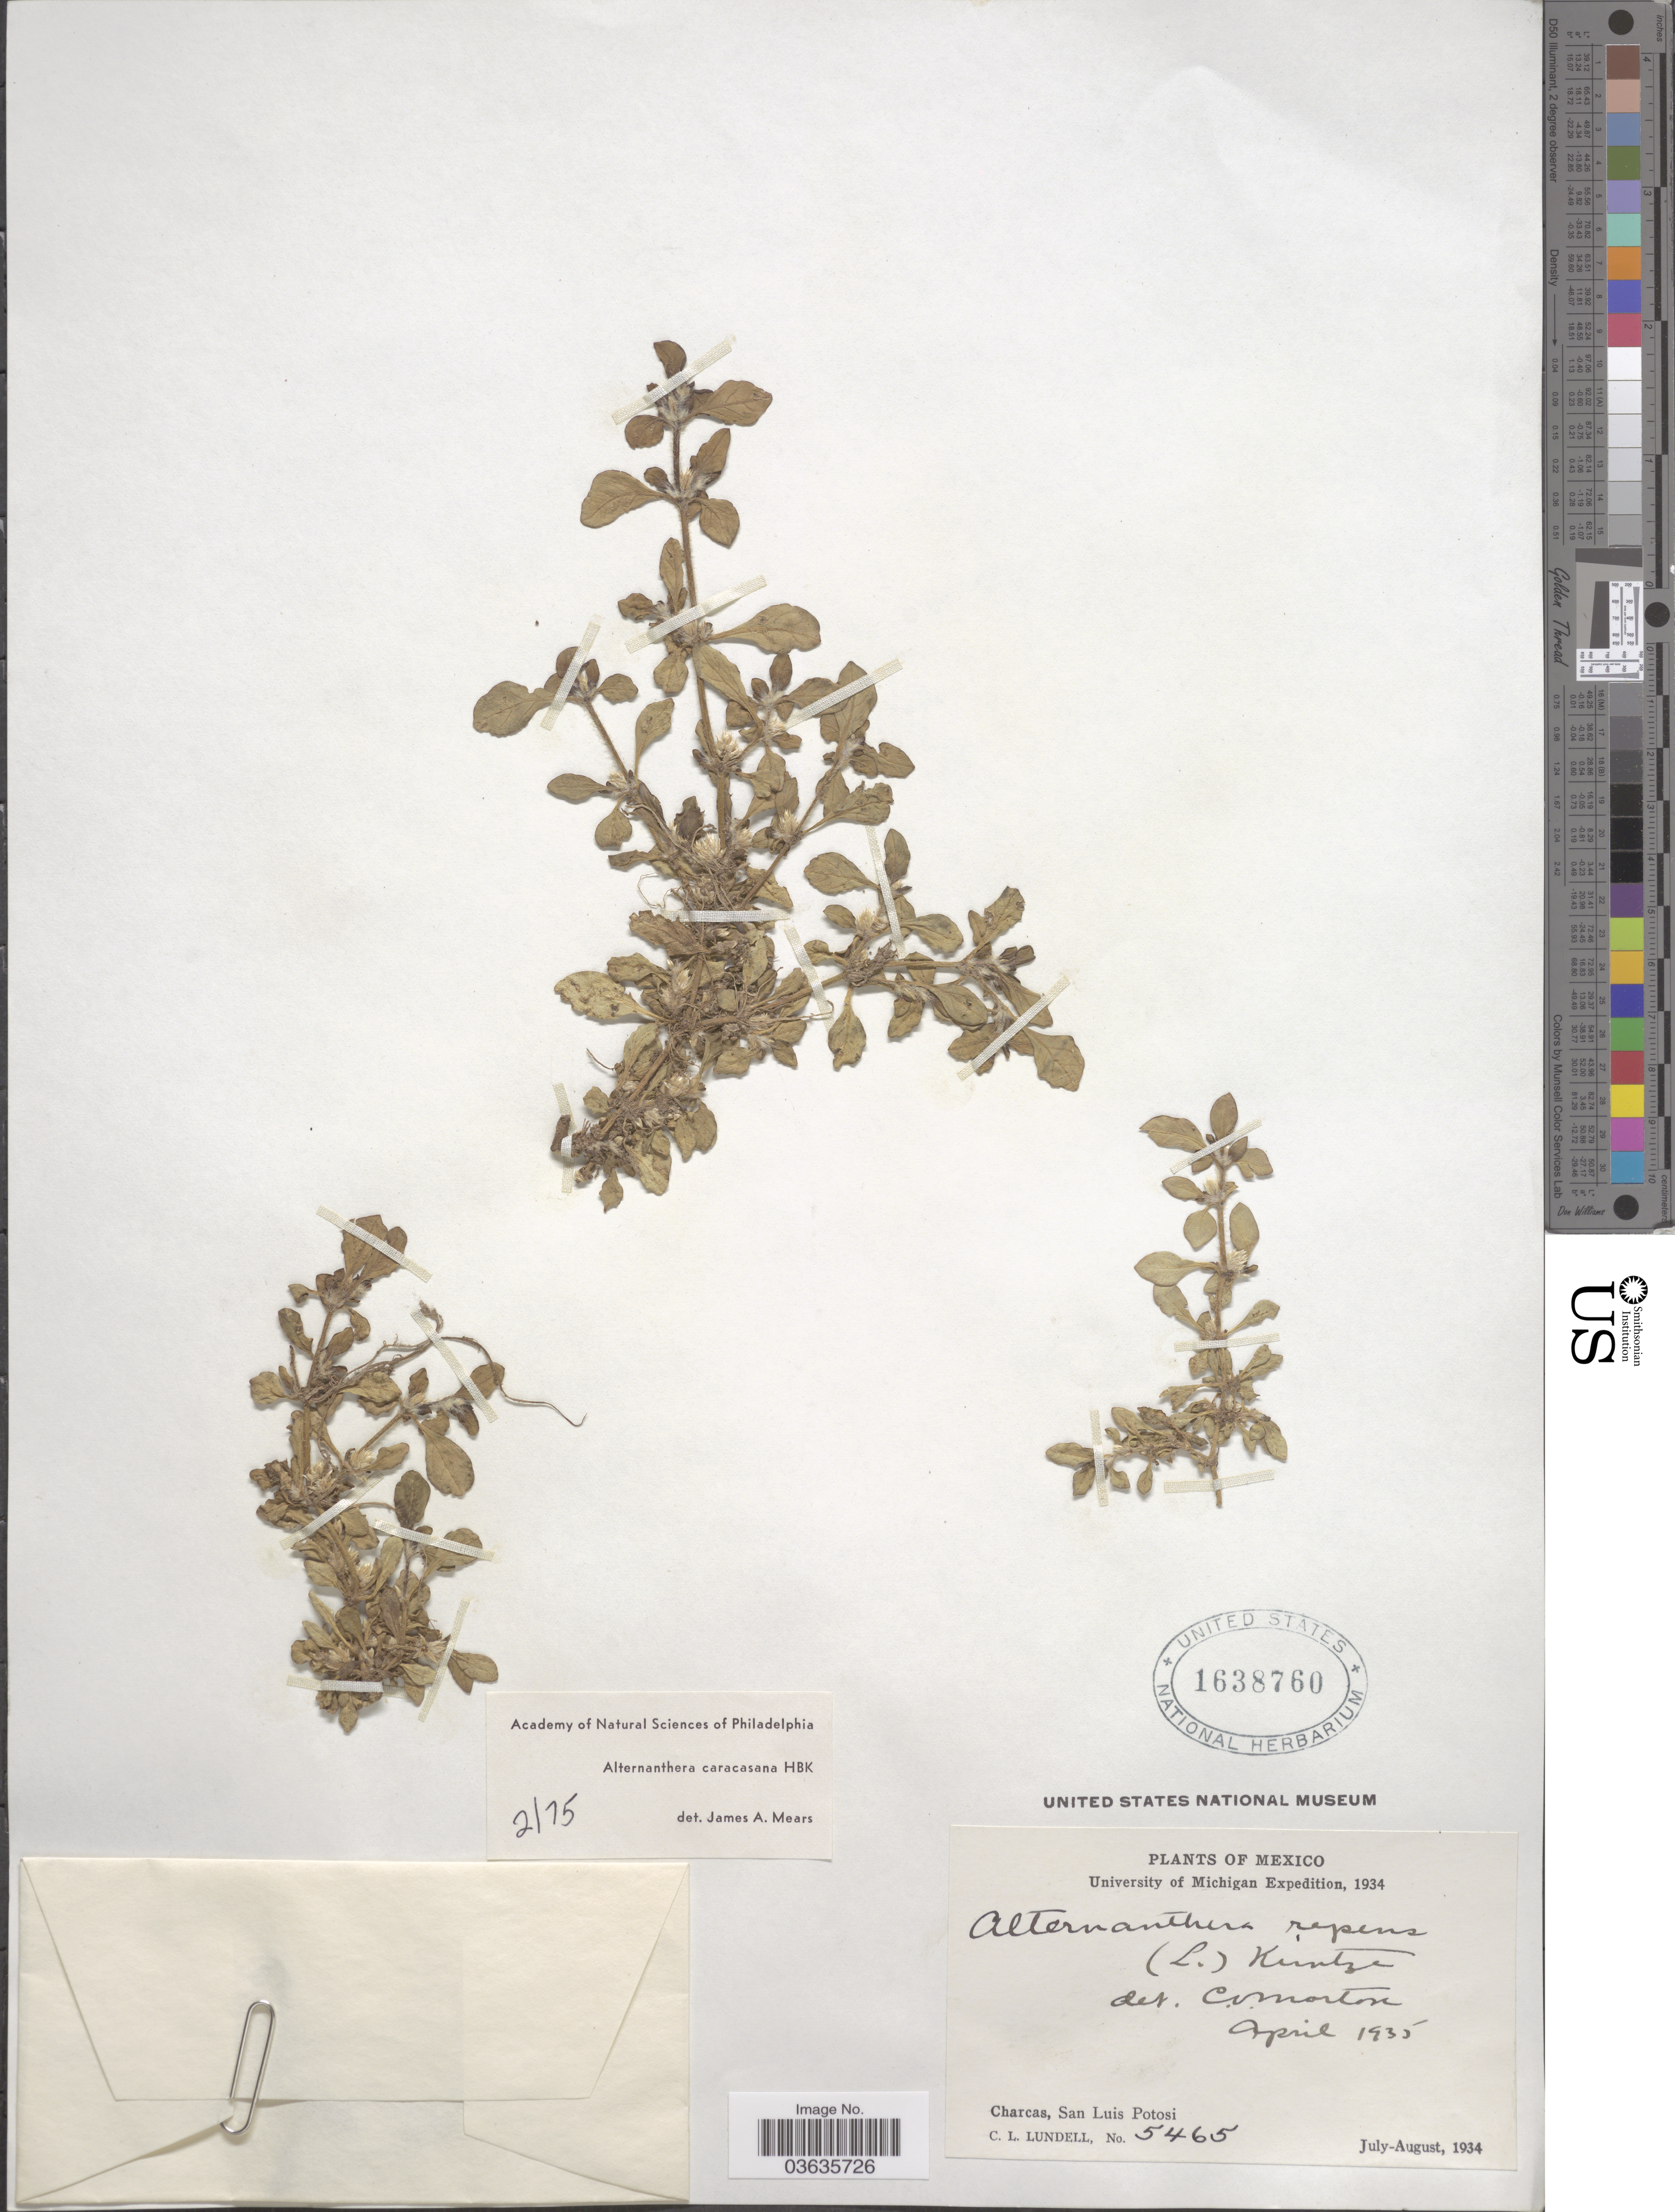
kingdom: Plantae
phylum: Tracheophyta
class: Magnoliopsida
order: Caryophyllales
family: Amaranthaceae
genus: Alternanthera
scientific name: Alternanthera caracasana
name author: Kunth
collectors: C. L. Lundell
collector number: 5465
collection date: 1934-07/1934-08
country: Mexico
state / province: San Luis Potosí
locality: Charcas.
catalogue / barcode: US 1638760